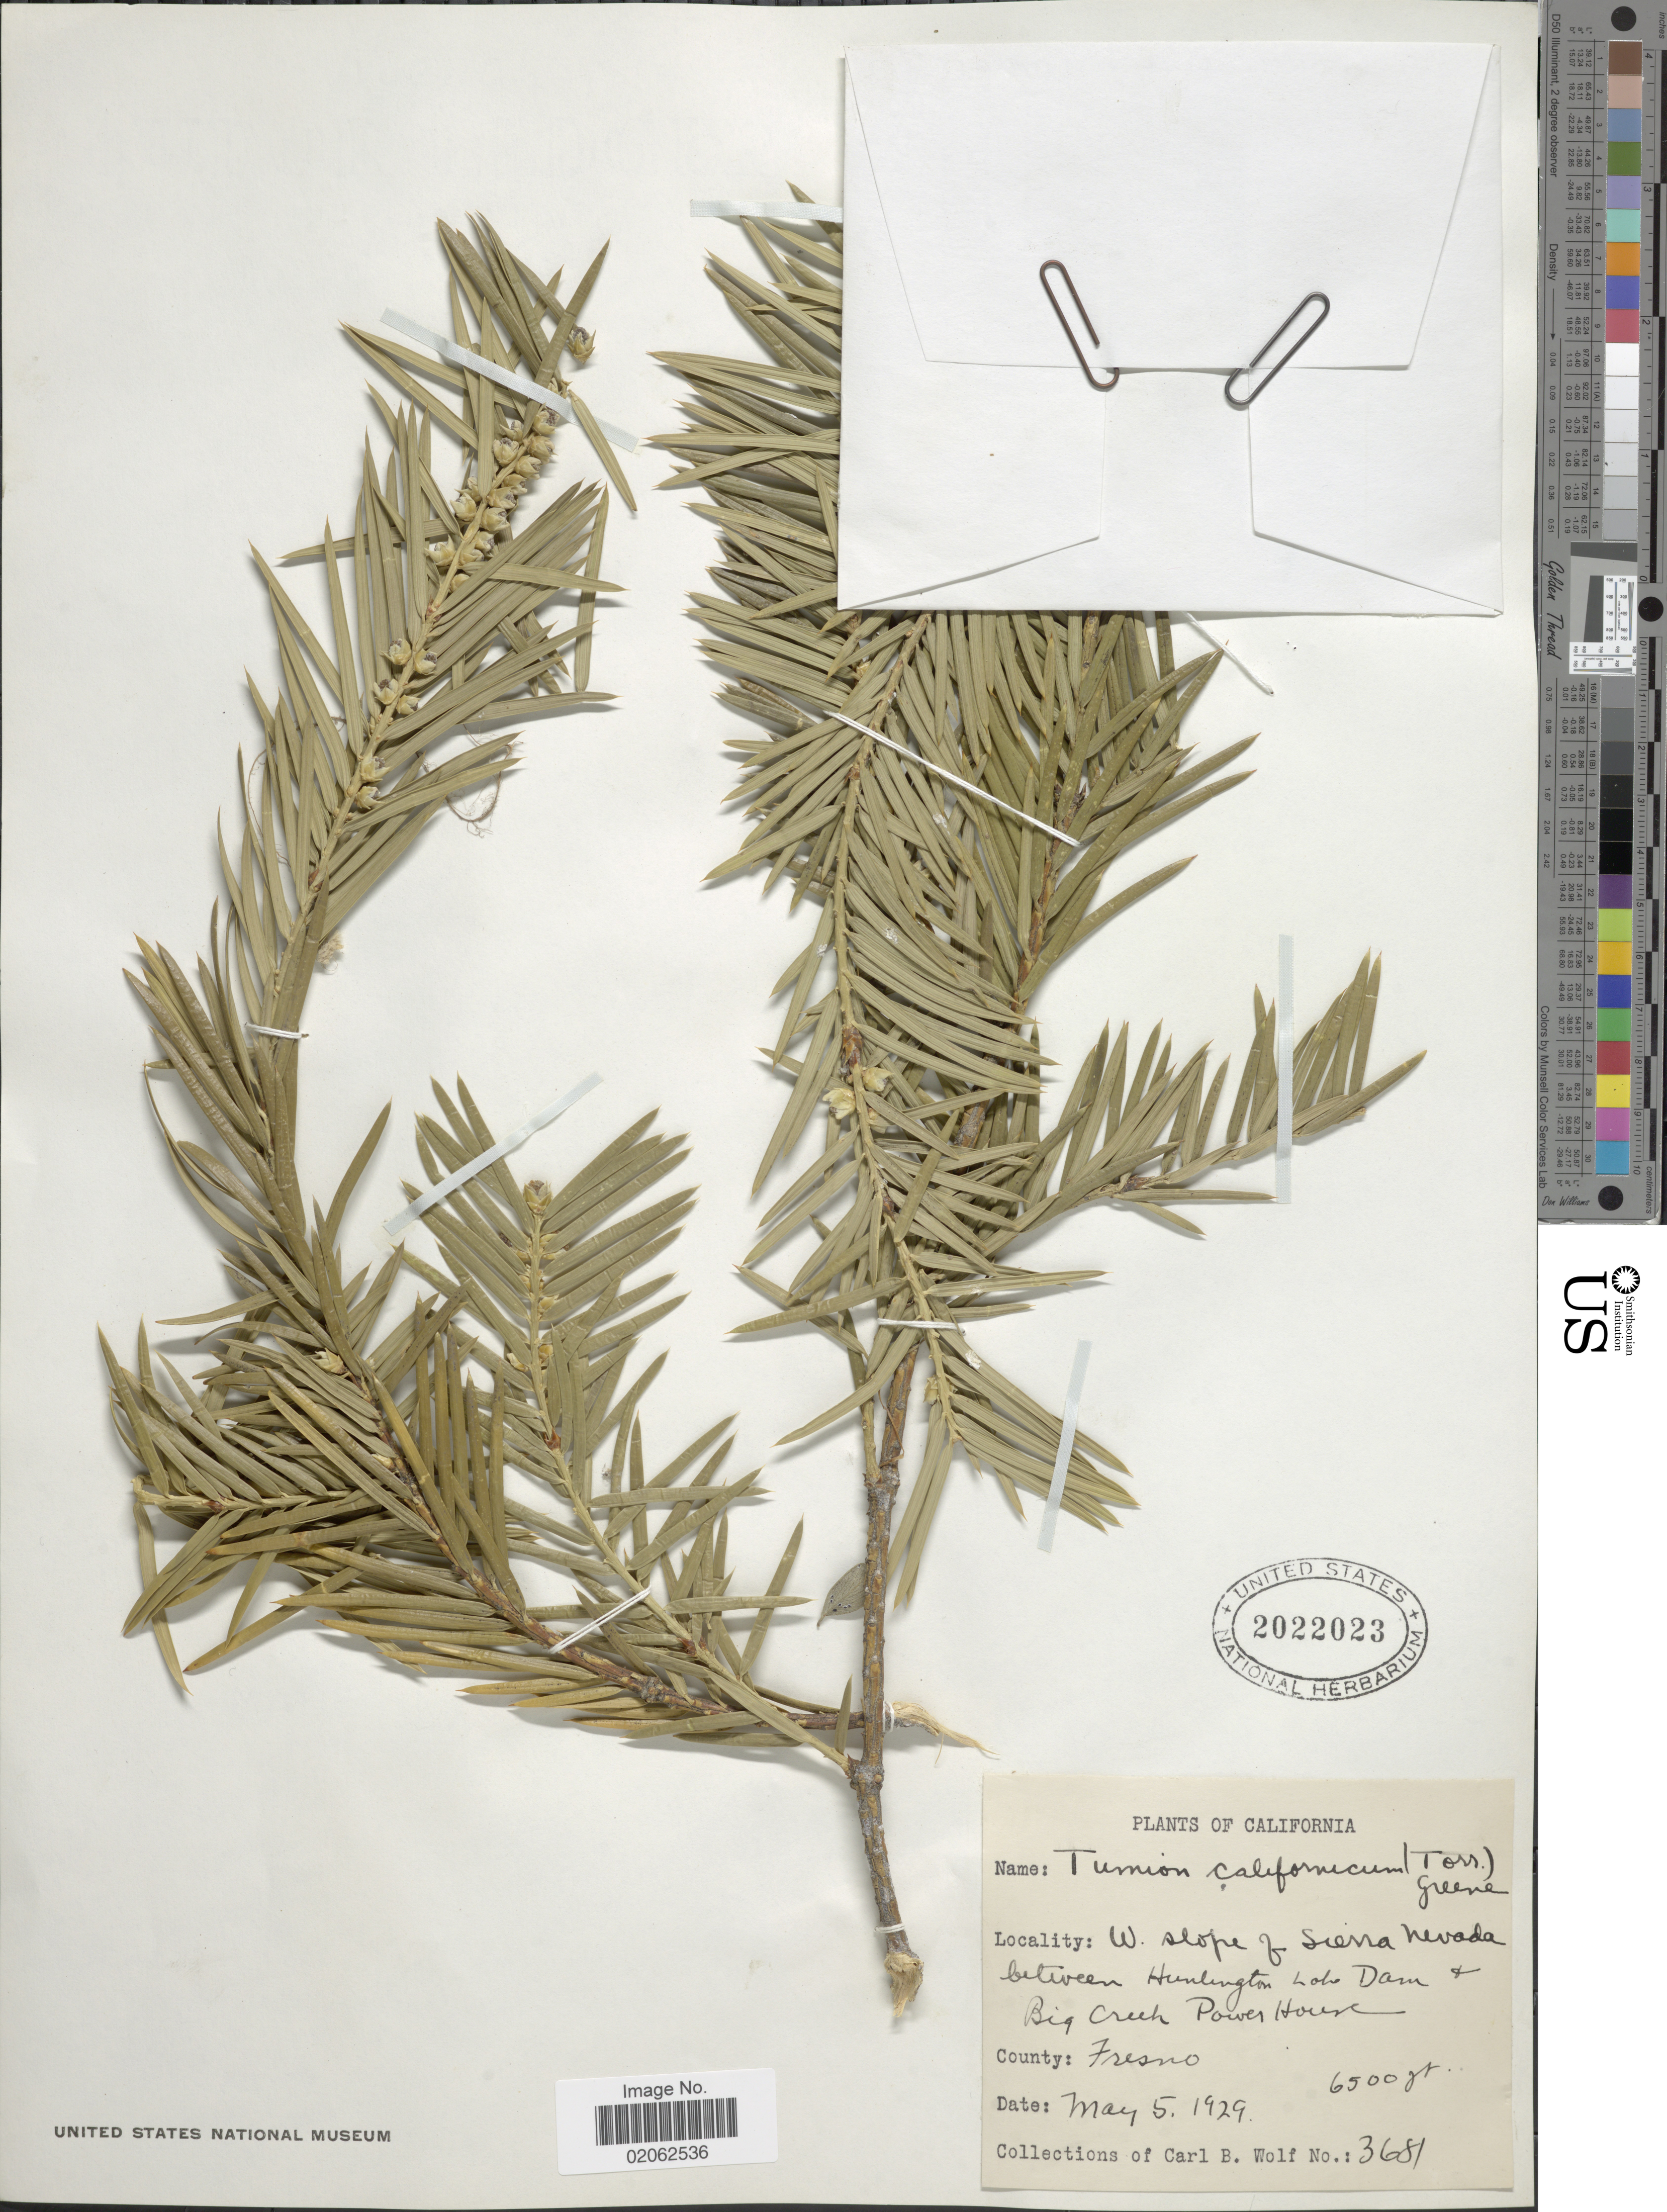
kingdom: Plantae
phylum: Tracheophyta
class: Pinopsida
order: Pinales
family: Taxaceae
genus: Torreya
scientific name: Torreya californica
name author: Torr.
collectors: C. B. Wolf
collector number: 3681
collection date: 1929-05-05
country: United States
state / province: California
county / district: Fresno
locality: W. slope of Sierra Nevada between Huntington Lake Dam & Big Creek Power House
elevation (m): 1981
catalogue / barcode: US 2022023